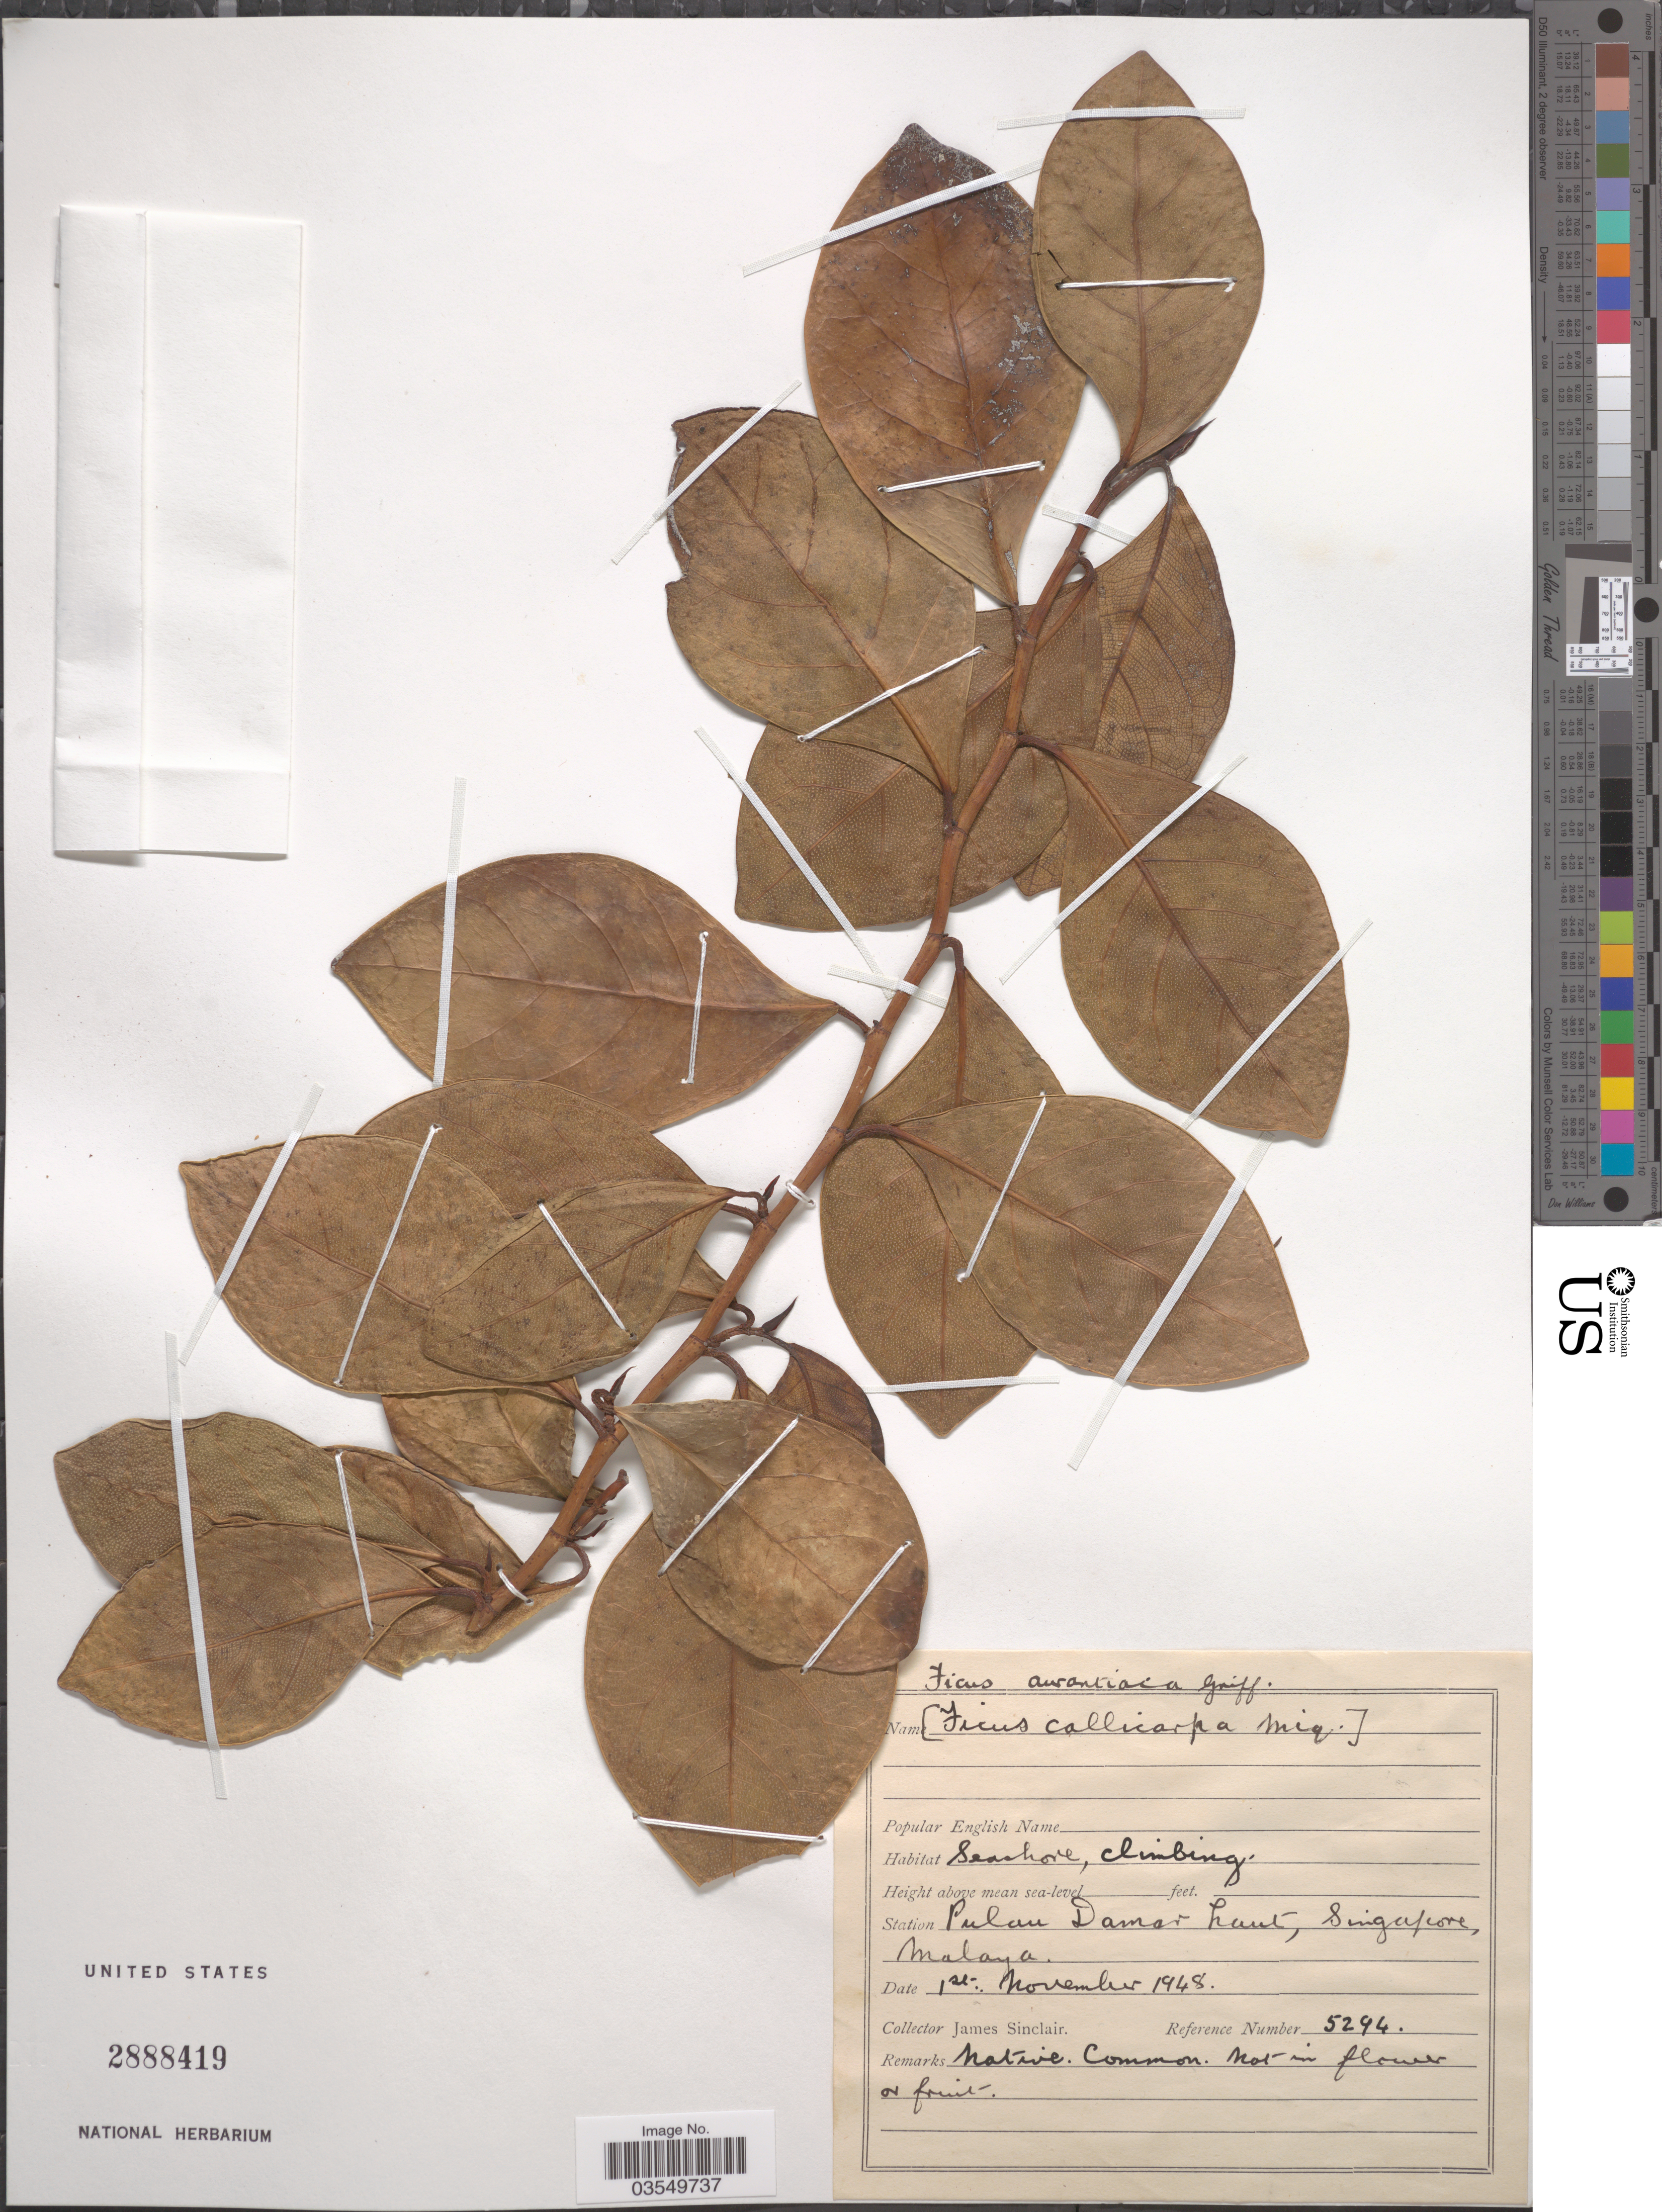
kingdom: Plantae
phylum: Tracheophyta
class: Magnoliopsida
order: Rosales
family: Moraceae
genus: Ficus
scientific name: Ficus auriculata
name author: Lour.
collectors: J. Sinclair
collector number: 5294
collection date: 1948-11-01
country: Singapore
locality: Station Pulau Damar haut, Singapore, Malaya.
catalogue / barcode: US 2888419